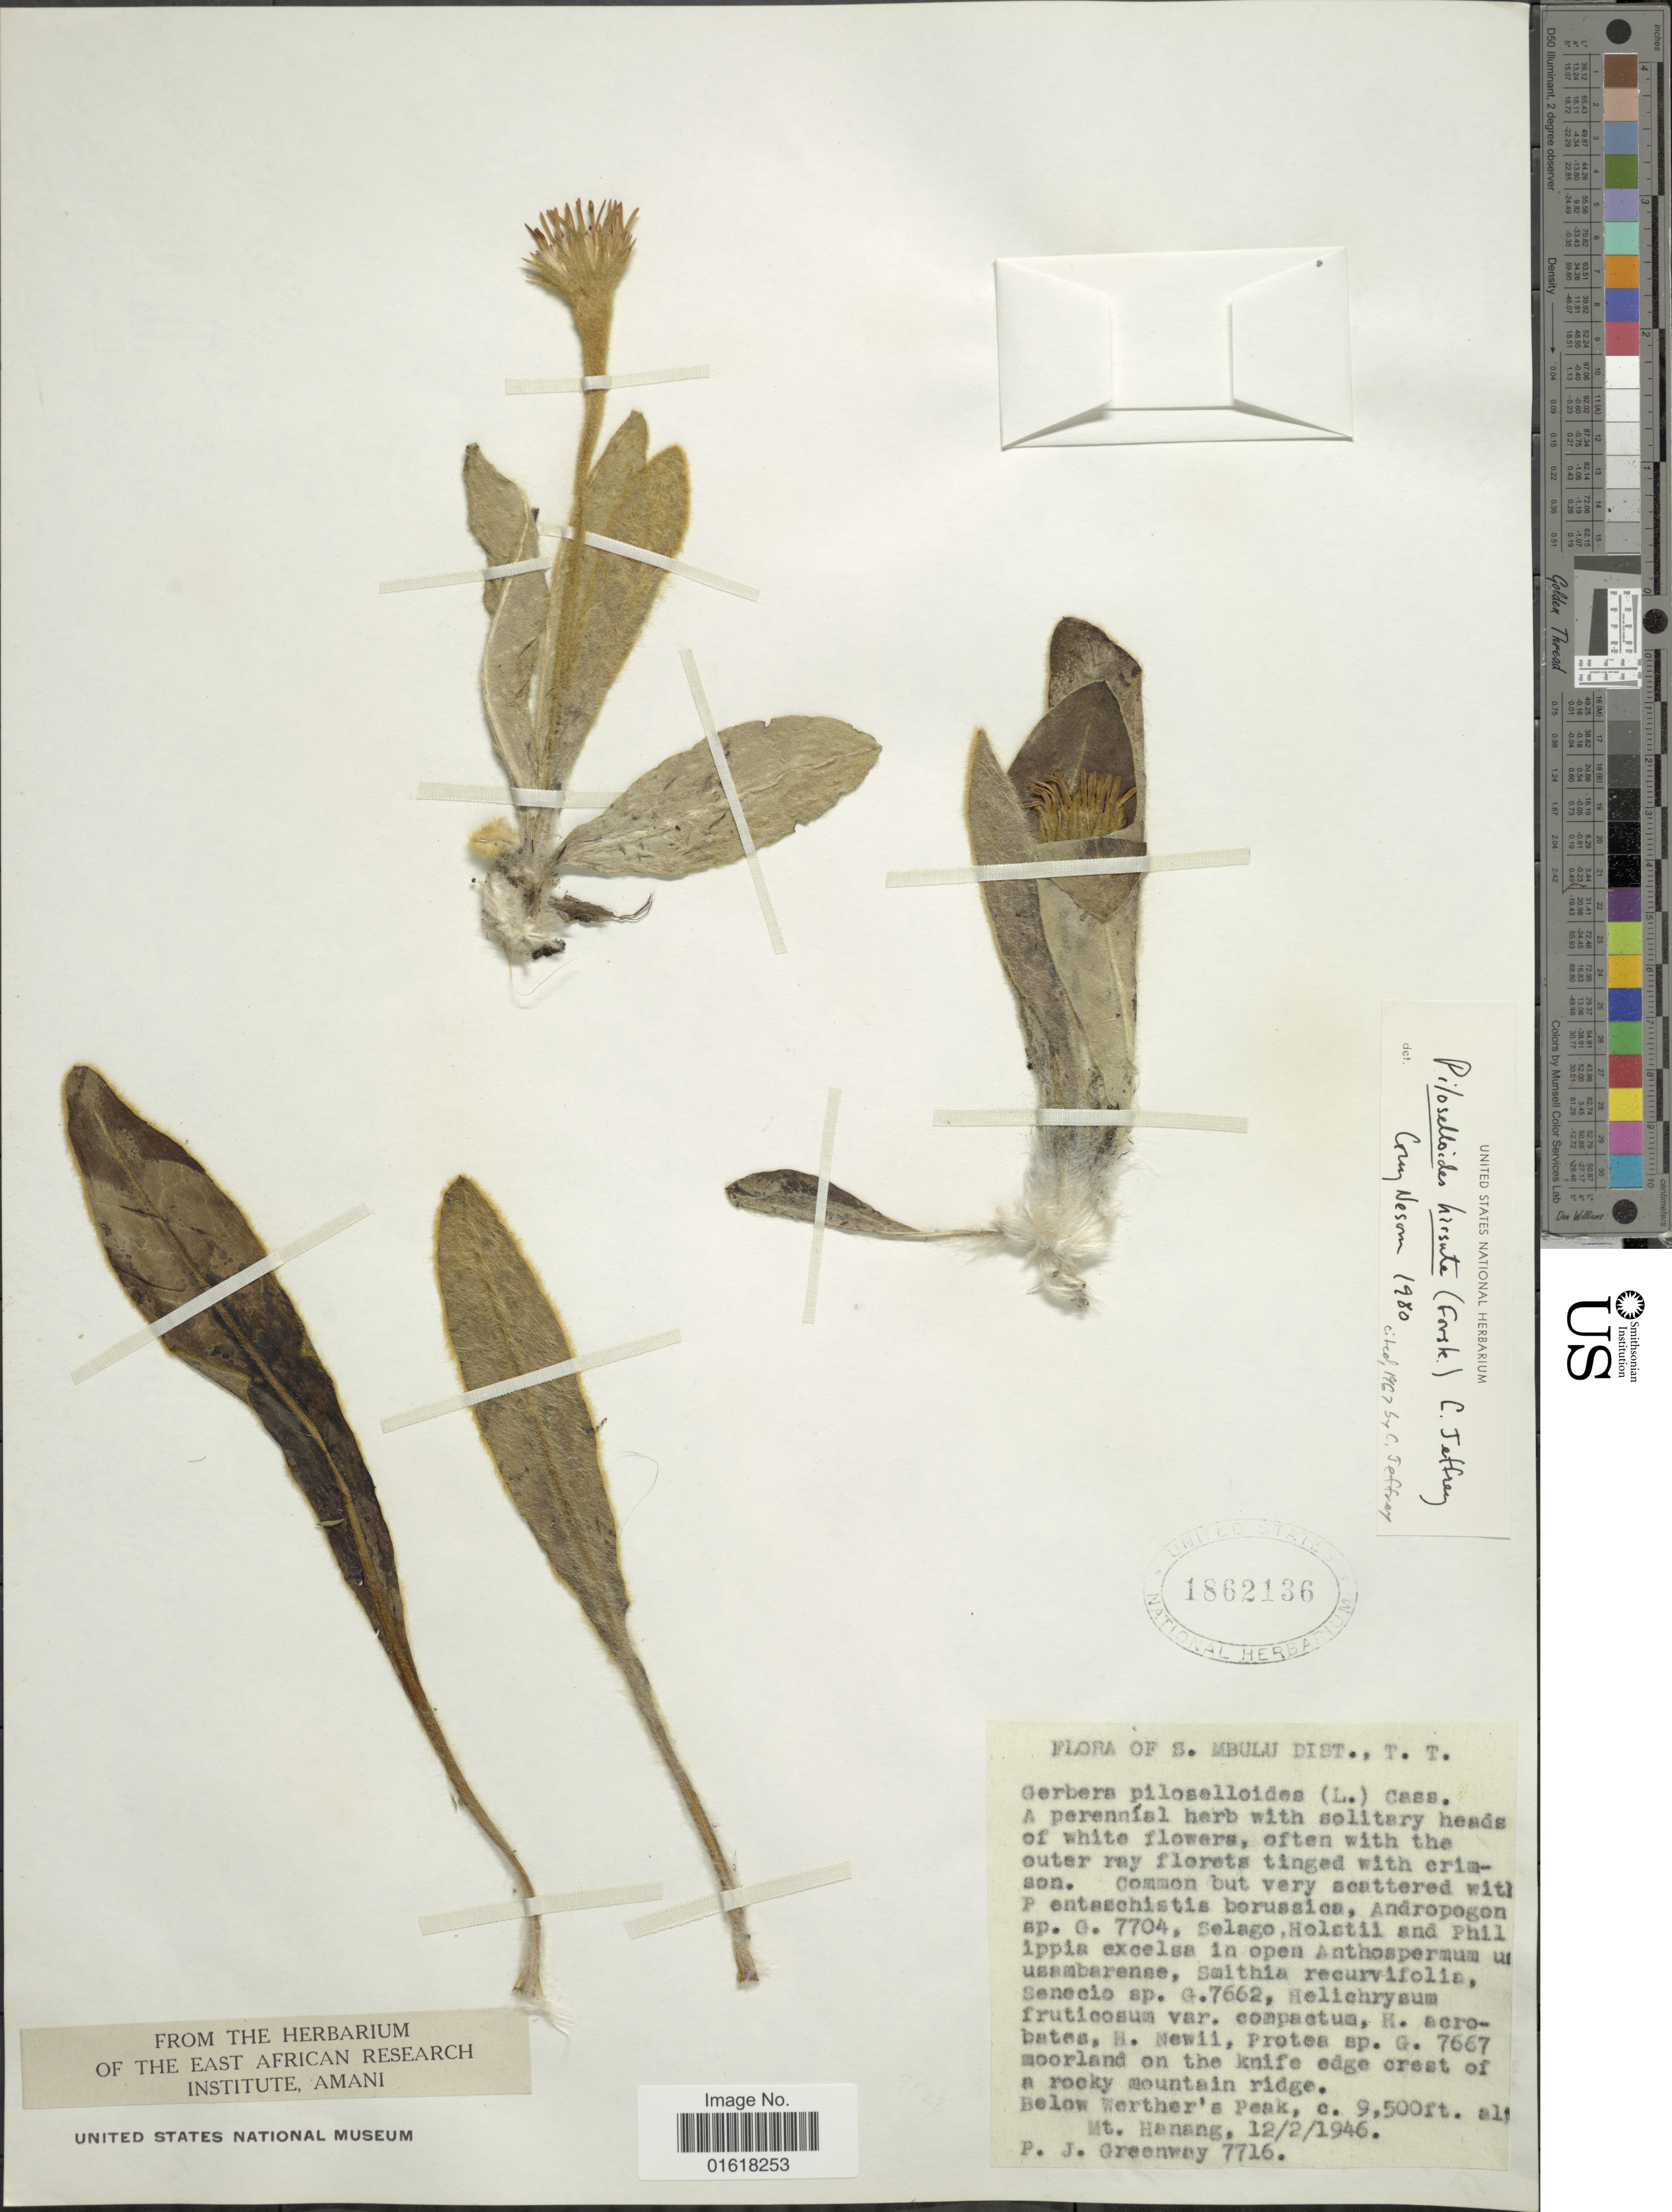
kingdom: Plantae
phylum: Tracheophyta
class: Magnoliopsida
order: Asterales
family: Asteraceae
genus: Piloselloides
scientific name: Piloselloides hirsuta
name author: (Forssk.) C. Jeffrey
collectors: P. J. Greenway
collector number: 7716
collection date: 1946-02-12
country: Tanzania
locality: S. Mbulu Dist., T. T. Below Werther's Peak. Mt. Hanang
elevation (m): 2896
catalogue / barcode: US 1862136